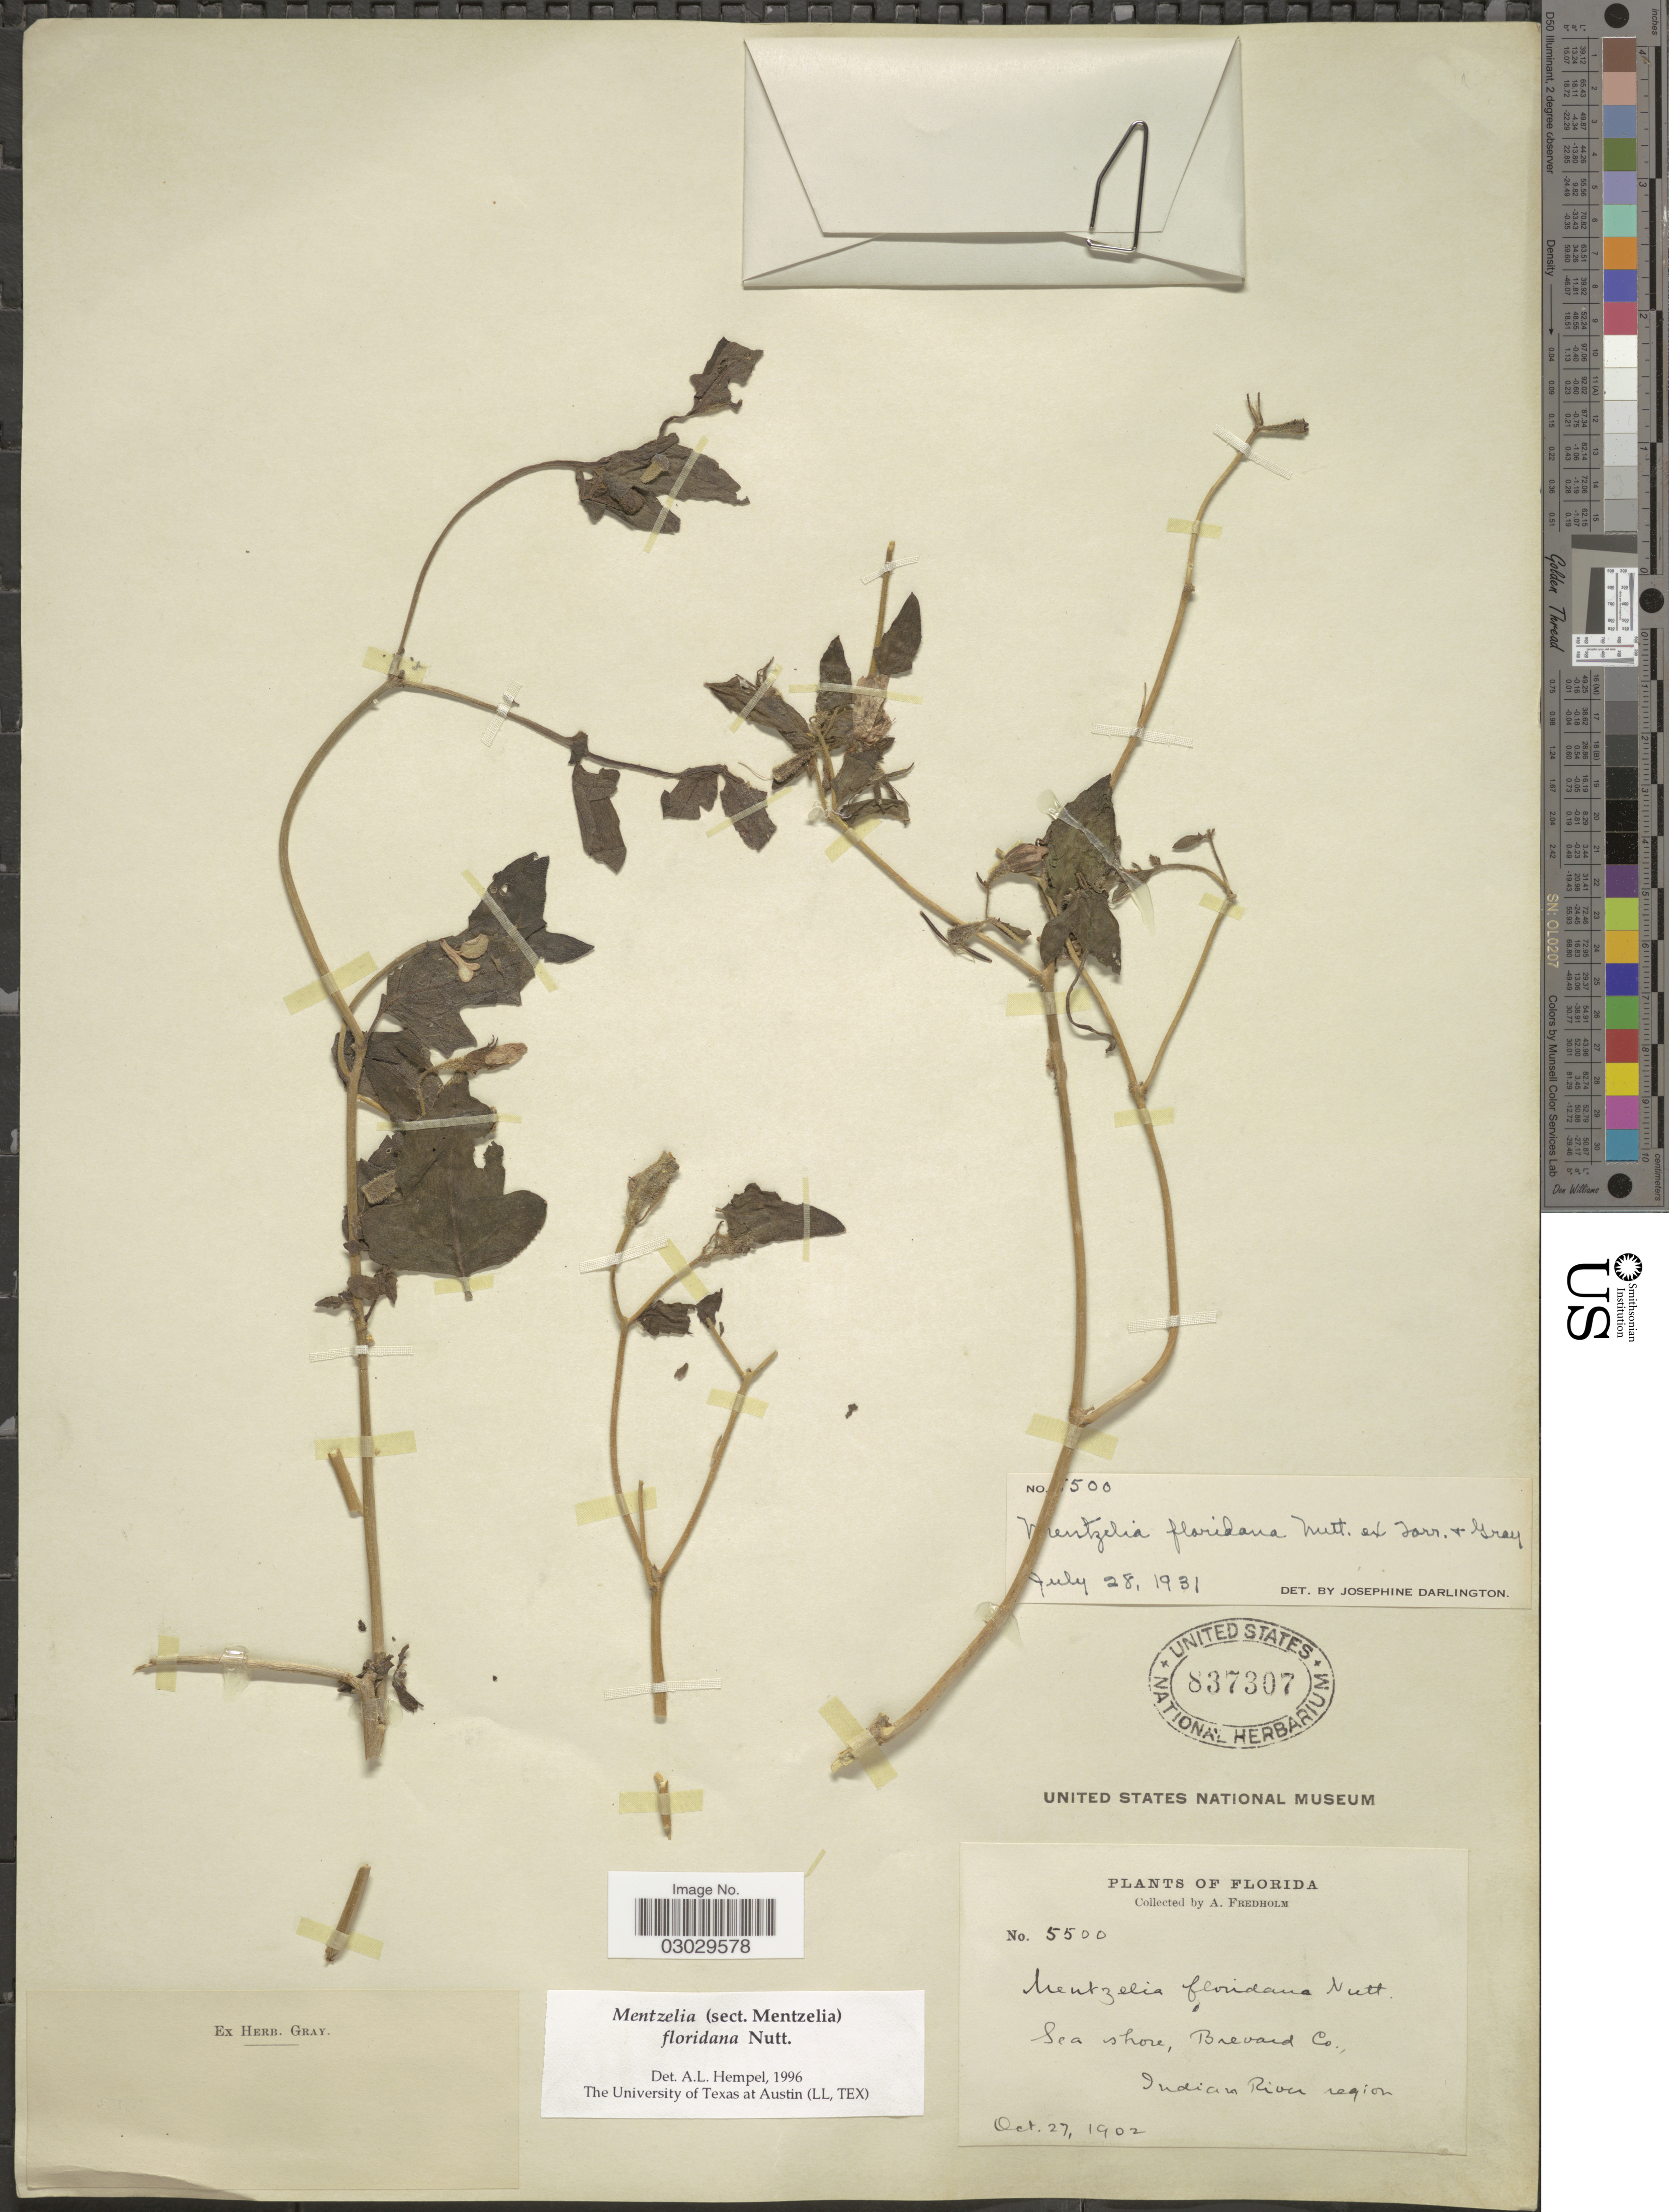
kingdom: Plantae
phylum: Tracheophyta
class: Magnoliopsida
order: Cornales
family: Loasaceae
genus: Mentzelia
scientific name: Mentzelia floridana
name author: Nutt. ex Torr. & A. Gray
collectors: A. Fredholm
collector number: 5500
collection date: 1902-10-27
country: United States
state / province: Florida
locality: Sea shore, Brevard Co., Indian River region.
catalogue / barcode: US 837307